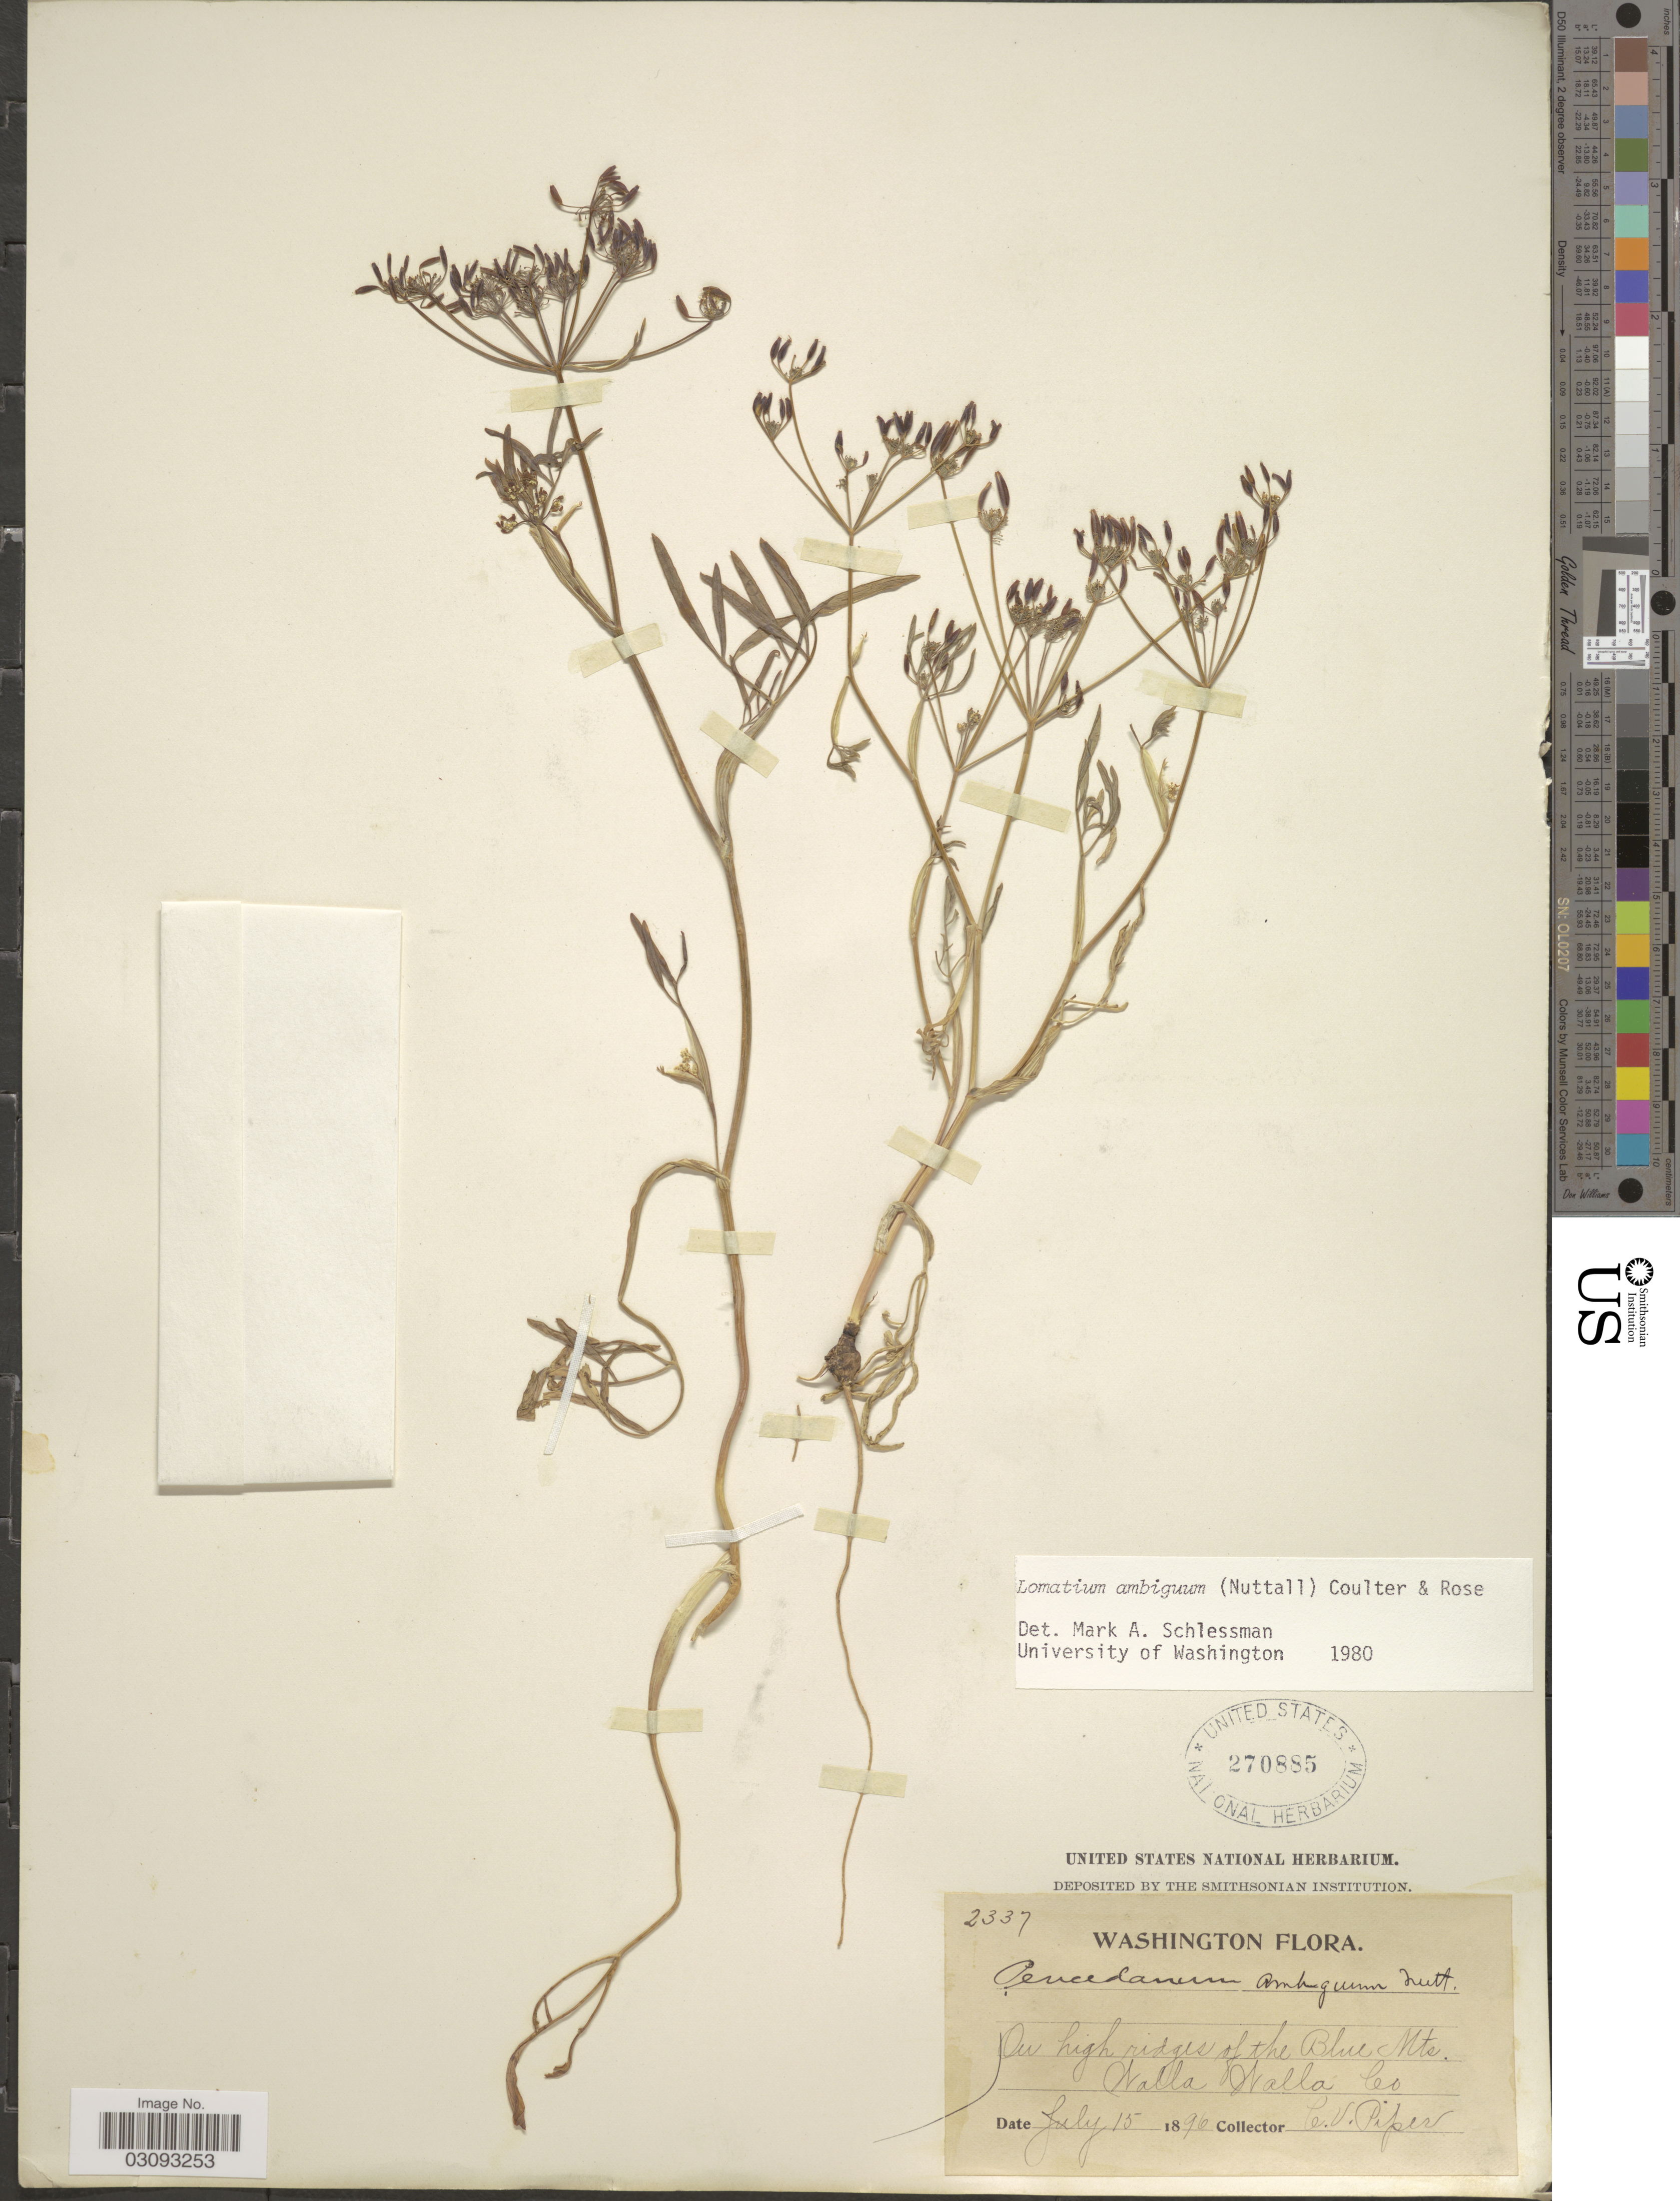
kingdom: Plantae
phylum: Tracheophyta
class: Magnoliopsida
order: Apiales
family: Apiaceae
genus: Lomatium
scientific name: Lomatium ambiguum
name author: (Nutt.) Coult. & Rose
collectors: C. V. Piper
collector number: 2337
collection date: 1896-07-15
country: United States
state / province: Washington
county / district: Walla Walla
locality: On high ridges of the Blue Mts. Walla Walla Co.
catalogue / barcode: US 270885